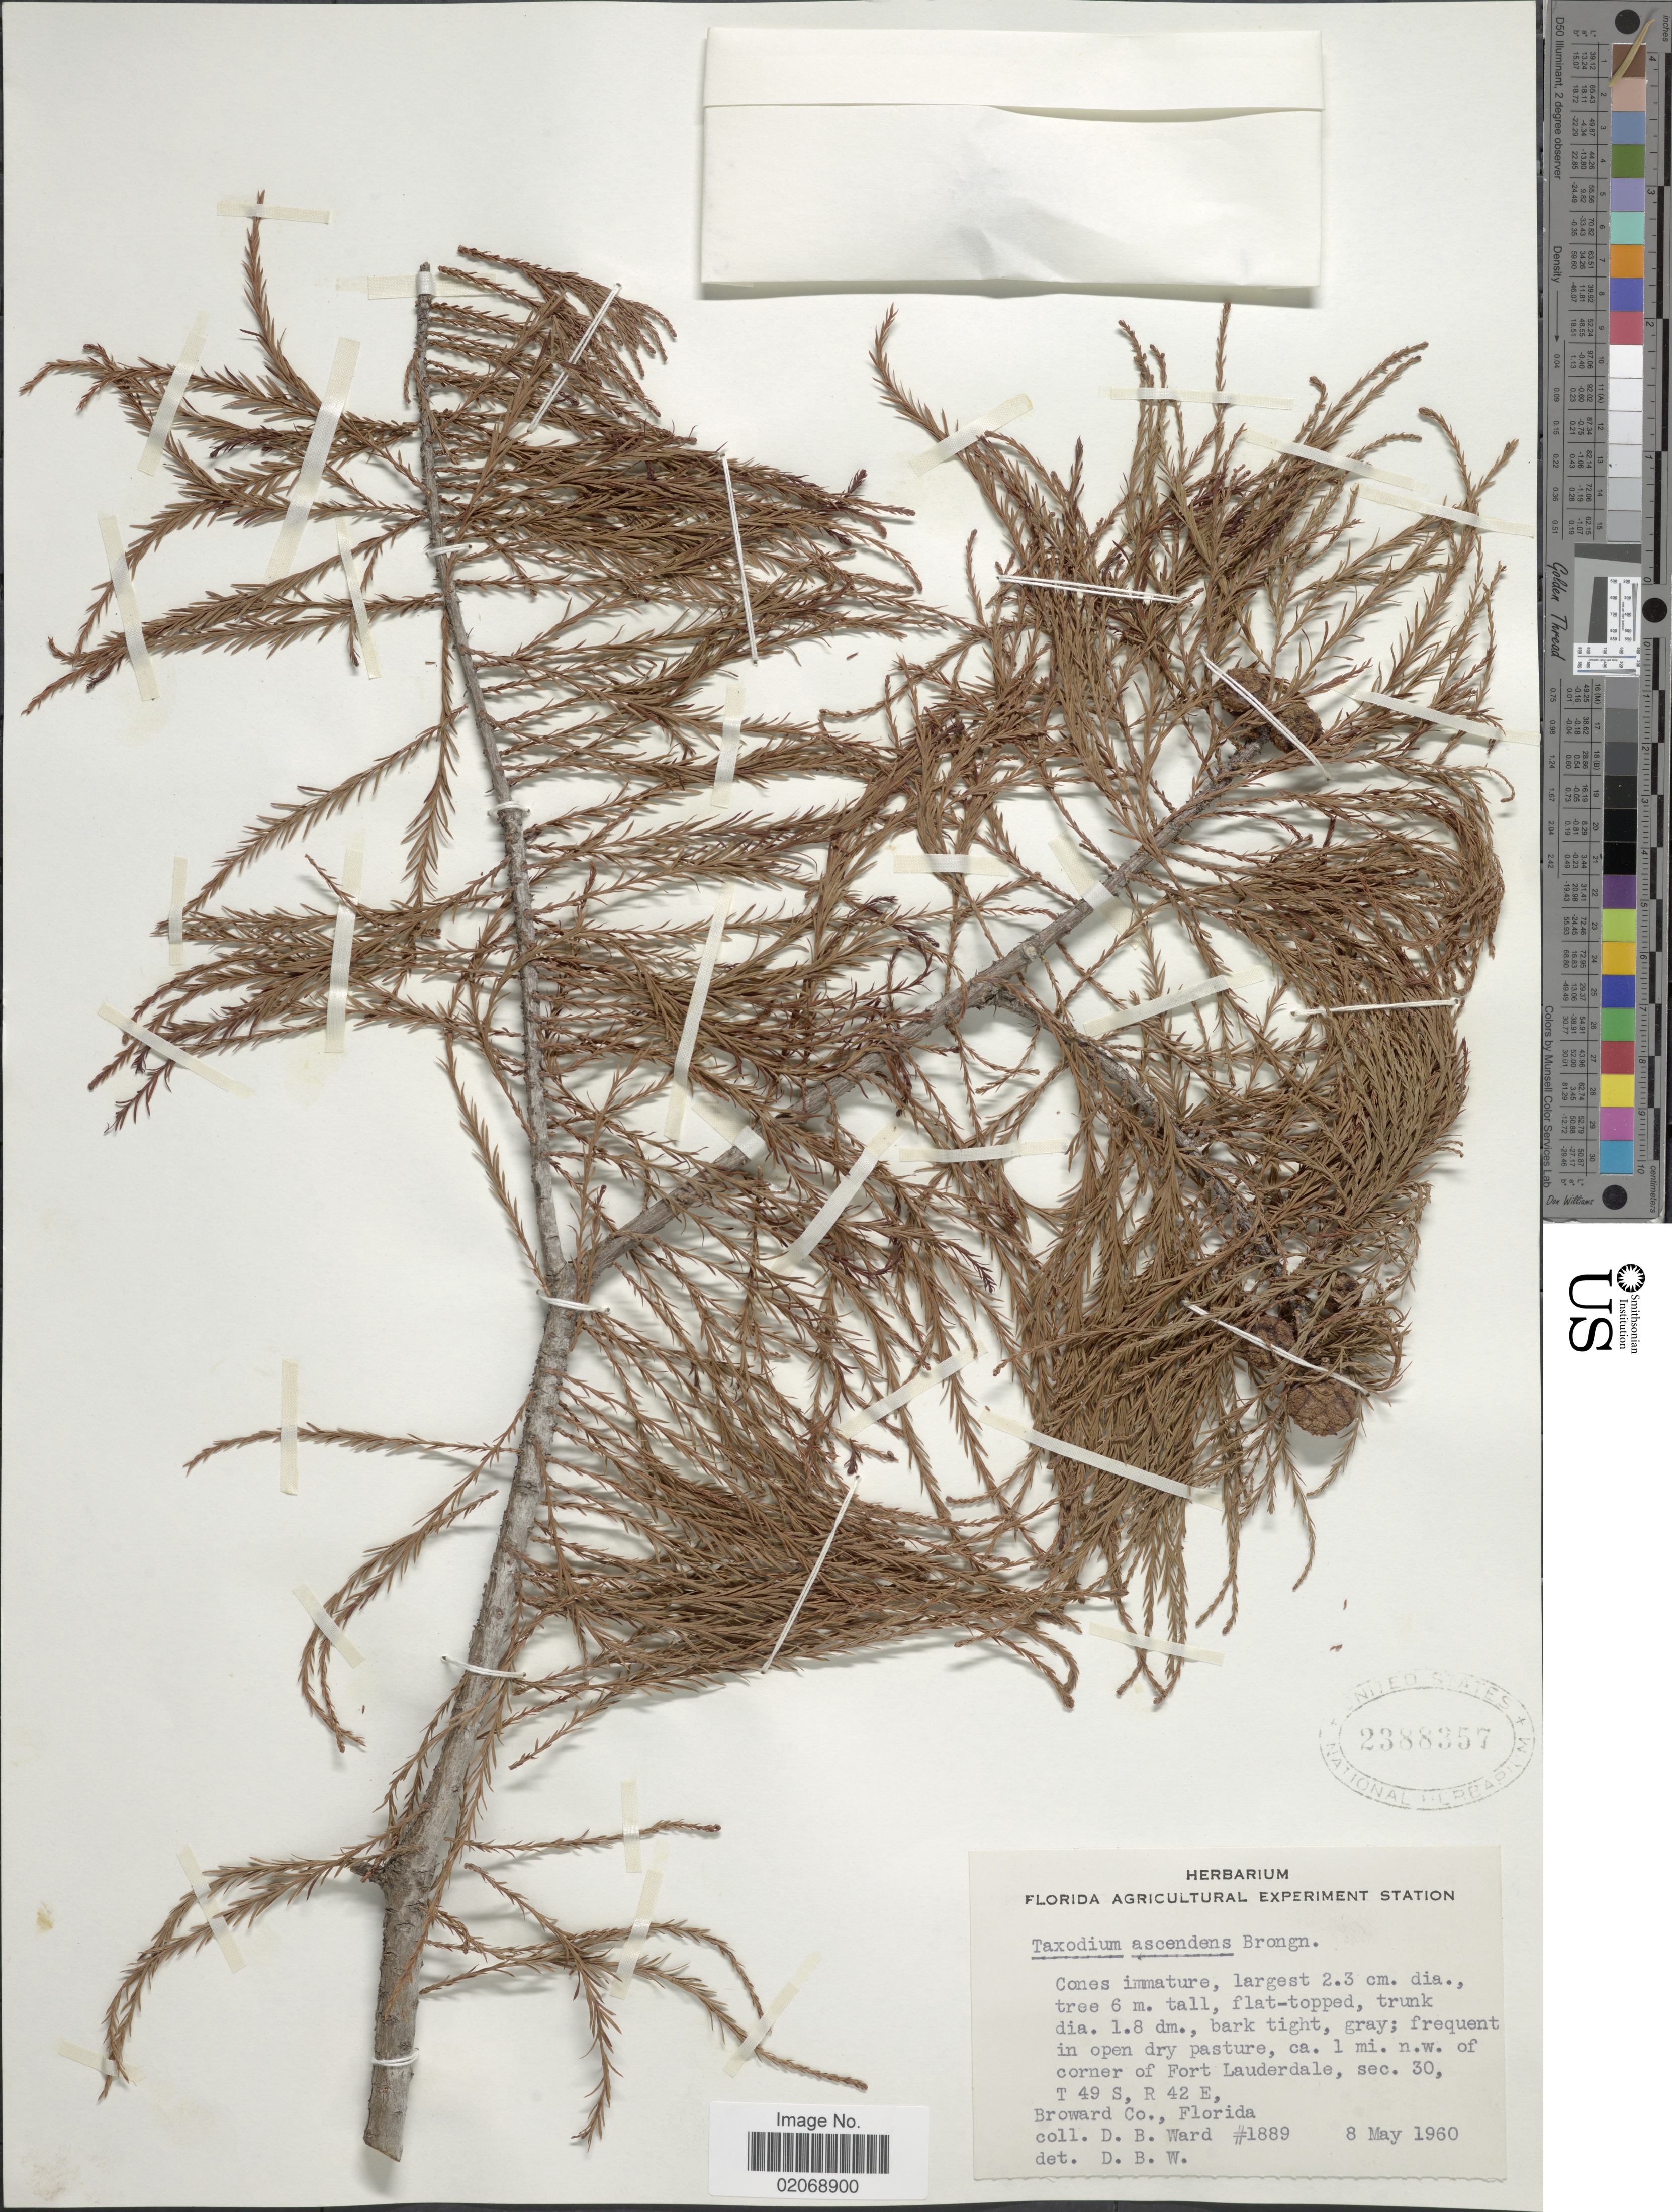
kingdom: Plantae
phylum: Tracheophyta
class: Pinopsida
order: Pinales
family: Cupressaceae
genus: Taxodium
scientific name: Taxodium ascendens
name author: Brongn.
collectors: D. B. Ward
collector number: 1889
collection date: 1960-05-08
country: United States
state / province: Florida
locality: Broward Co. ca. 1 mi. n.w. of corner of Fort Lauderdale, sec. 30, T 49 S. R 42 E.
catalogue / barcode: US 2388357